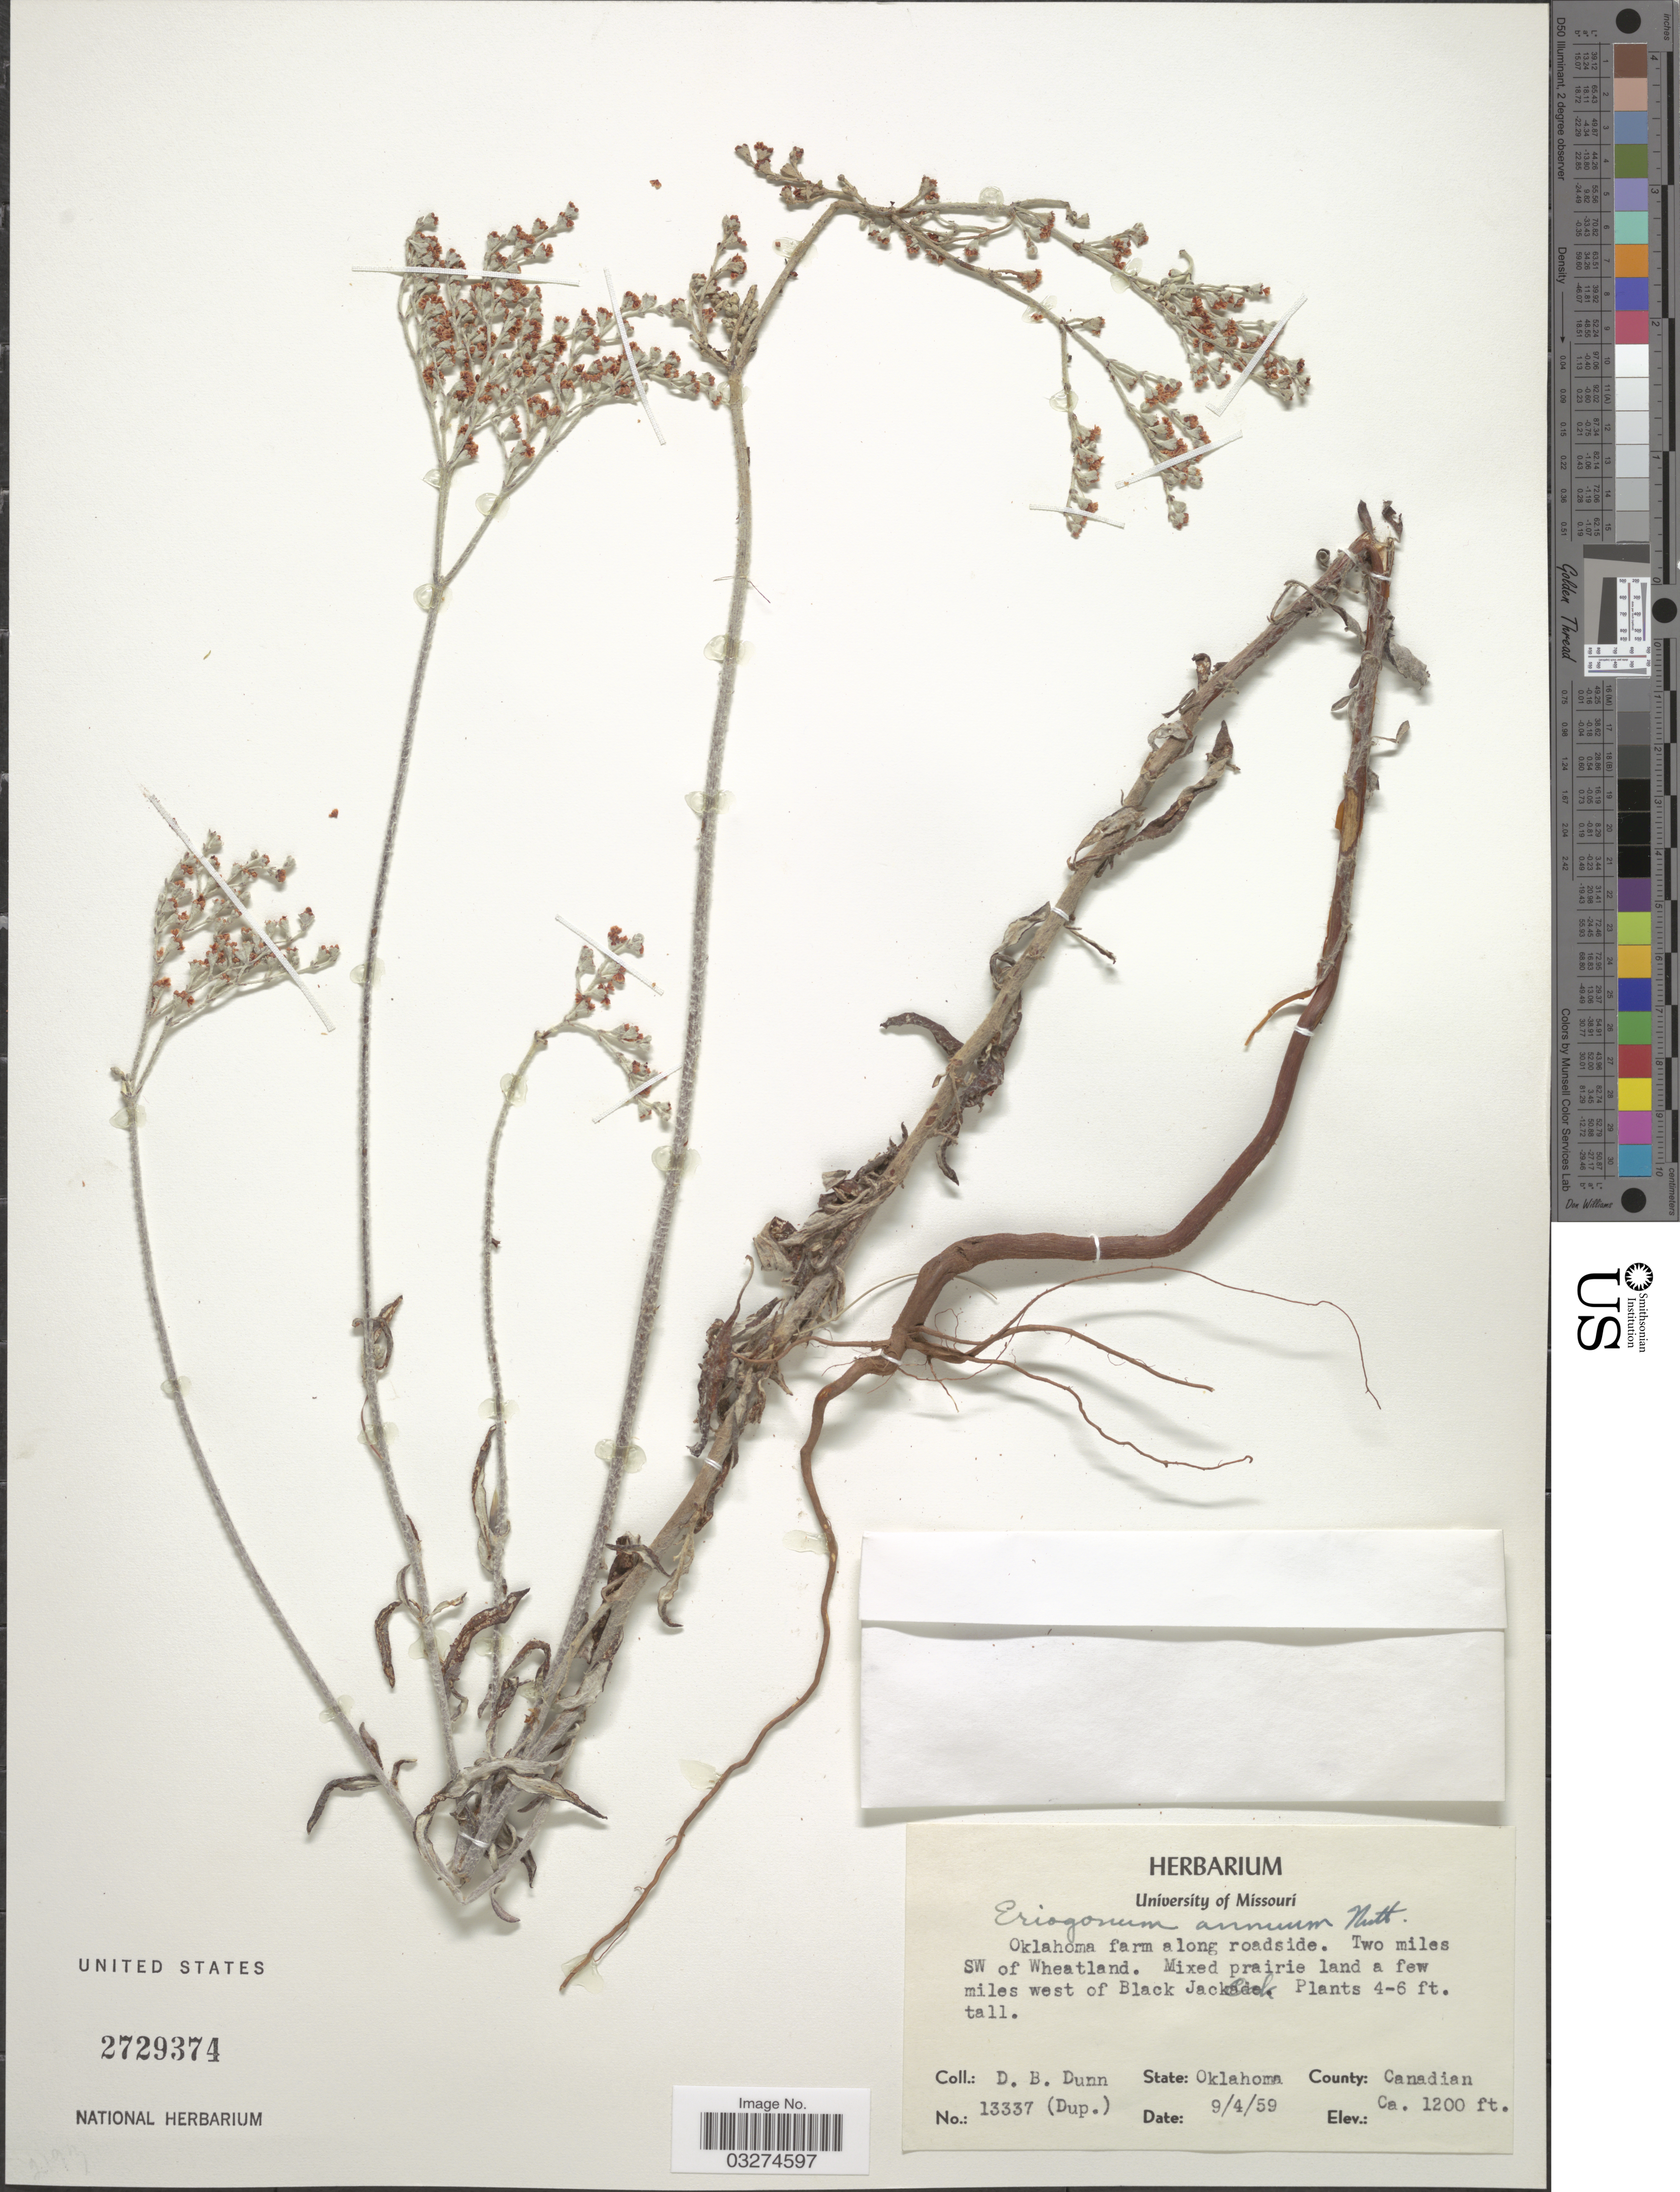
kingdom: Plantae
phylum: Tracheophyta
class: Magnoliopsida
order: Caryophyllales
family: Polygonaceae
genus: Eriogonum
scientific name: Eriogonum annuum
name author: Nutt.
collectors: D. B. Dunn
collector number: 13337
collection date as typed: Transcribed d/m/y: 4/9/59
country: United States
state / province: Oklahoma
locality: Oklahoma farm along roadside. Two miles SW of Wheatland. Mixed prairie land a few miles west of Black Jack. County: Canadian.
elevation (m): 366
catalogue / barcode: US 2729374